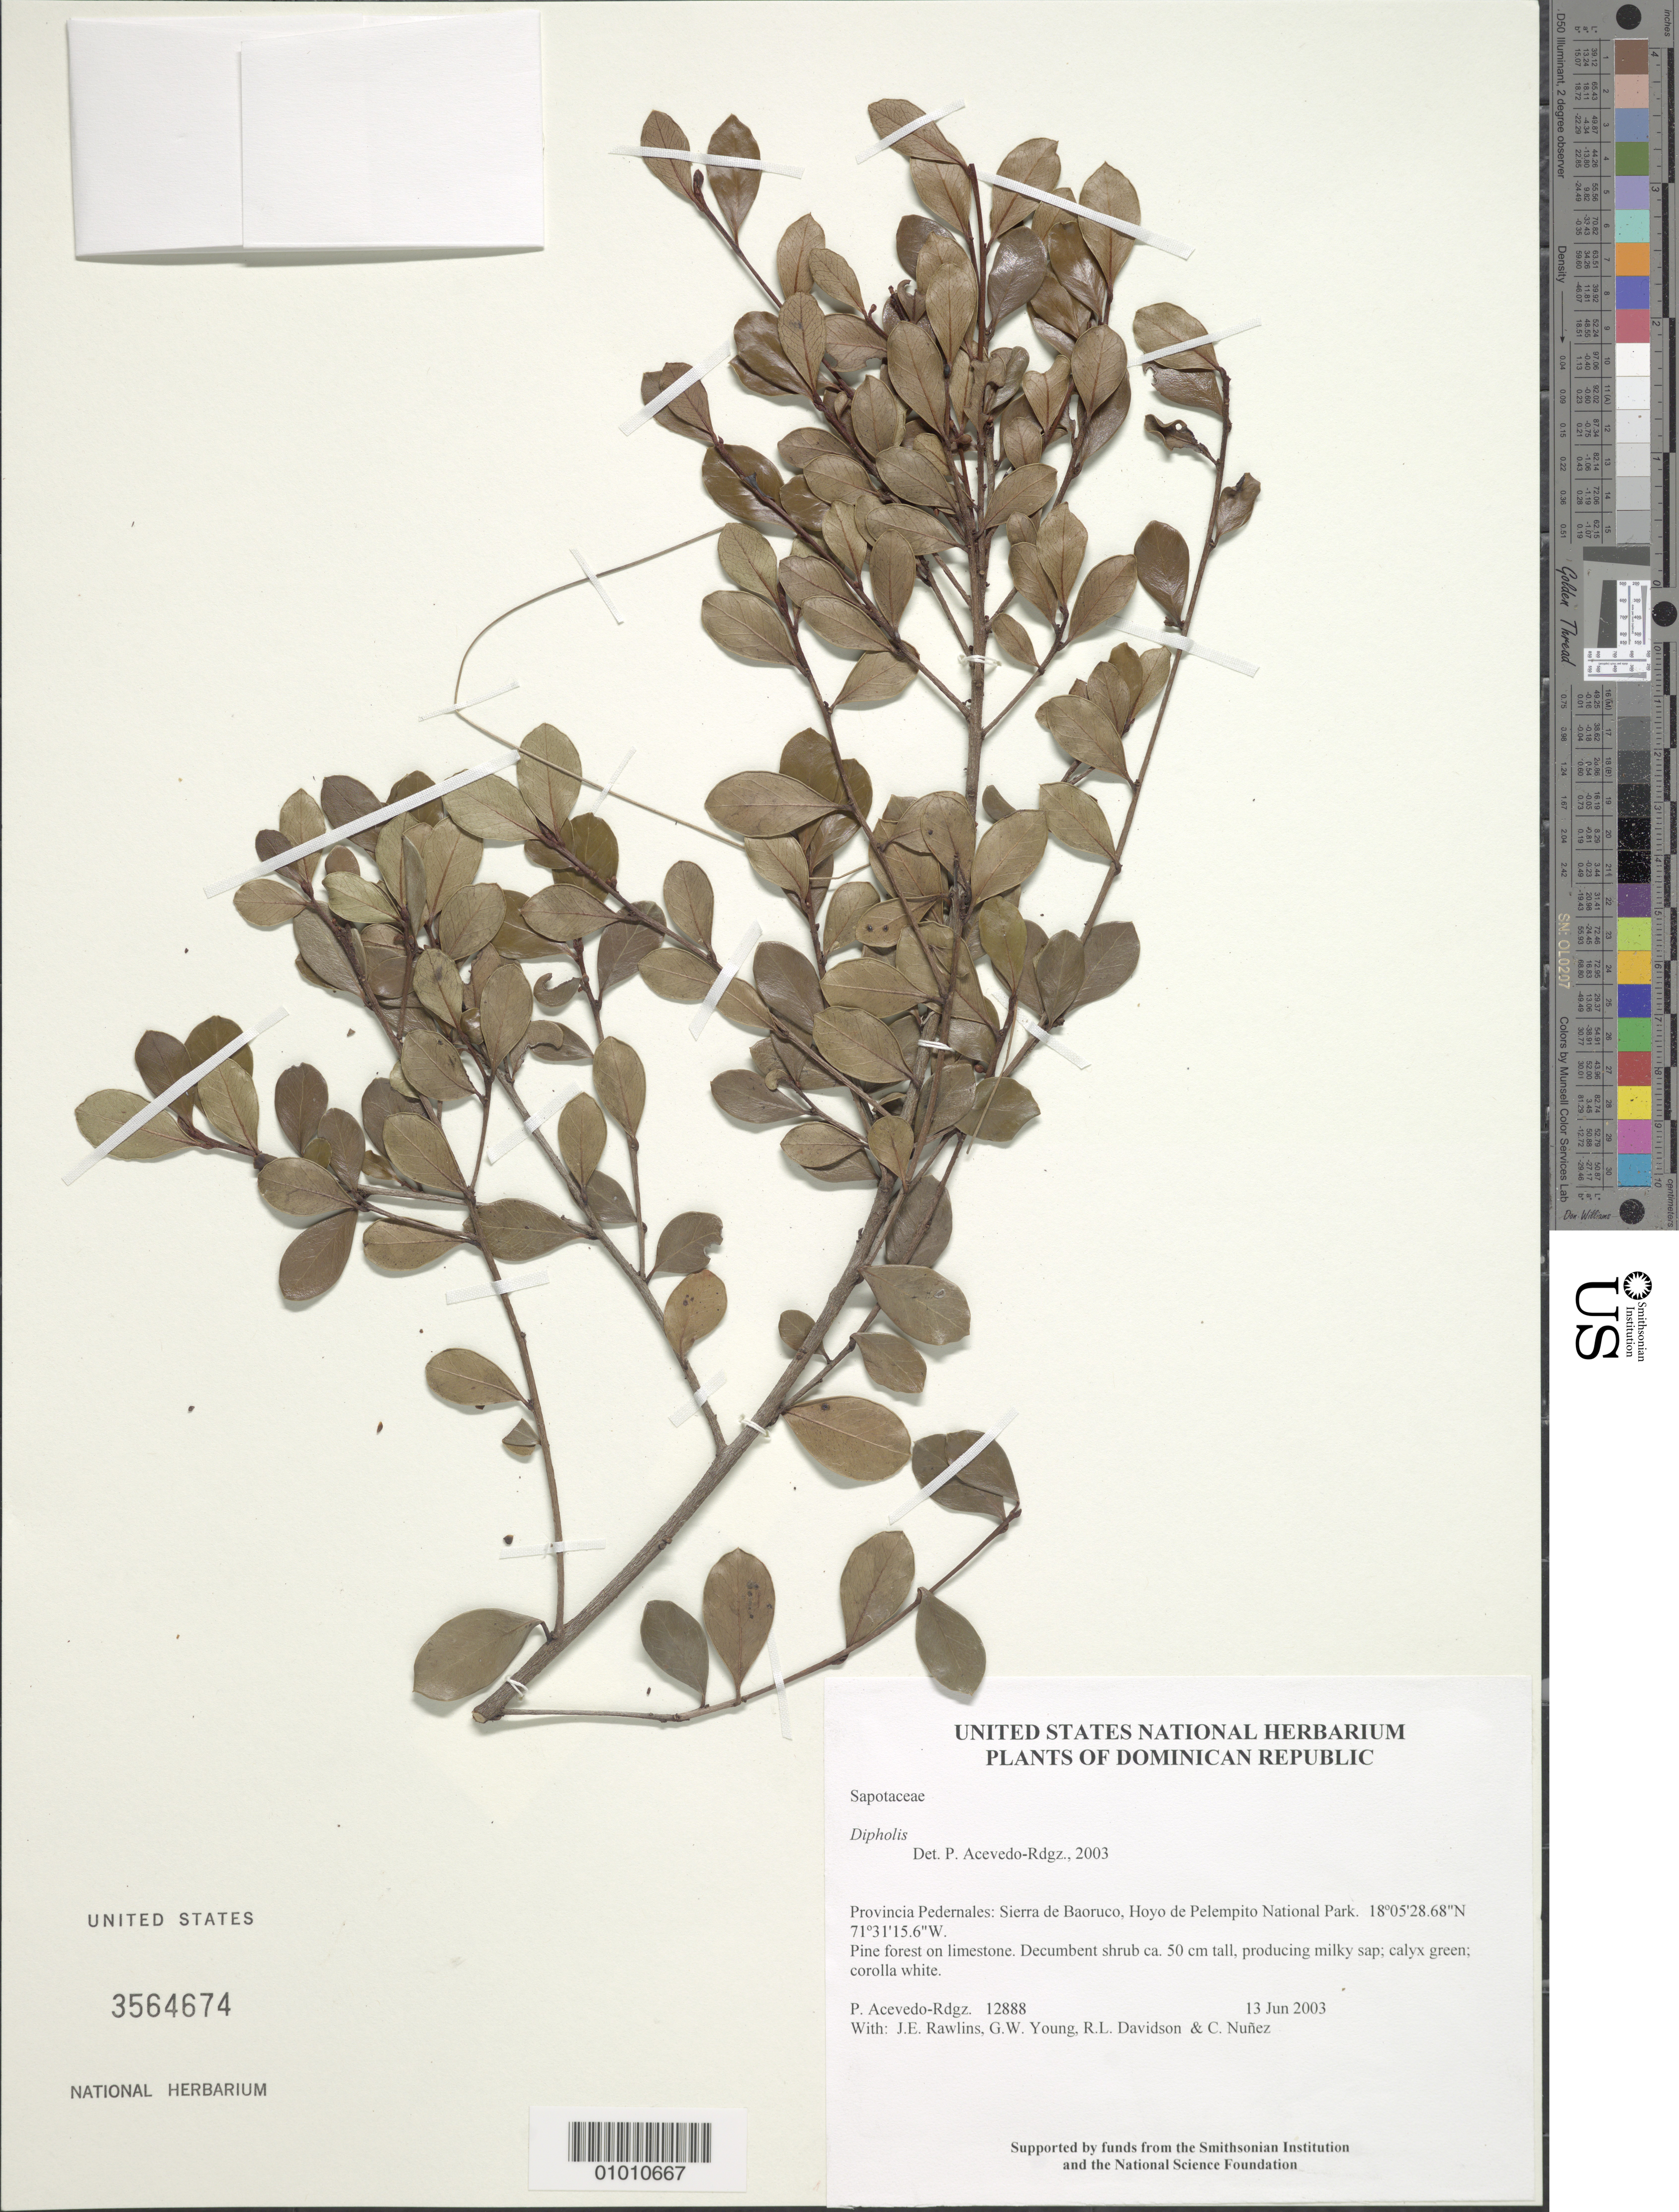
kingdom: Plantae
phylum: Tracheophyta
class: Magnoliopsida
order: Ericales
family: Sapotaceae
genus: Sideroxylon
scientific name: Sideroxylon repens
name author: (Urb. & Ekman) T.D. Penn.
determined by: Acevedo-Rodriguez, P., (US), Smithsonian Institution - National Museum of Natural History (UNITED STATES)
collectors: P. Acevedo-Rodr., J. Rawlins, G. Young, R. Davidson & C. Nunez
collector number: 12888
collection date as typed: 13 Jun 2003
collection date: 2003-06-13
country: Dominican Republic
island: Hispaniola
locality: Provincia Pedernales: Sierra de Baoruco, Hoyo de Pelempito National Park.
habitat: Pine forest on limestone.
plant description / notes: US, NY, K, MO, P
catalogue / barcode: US 3564674